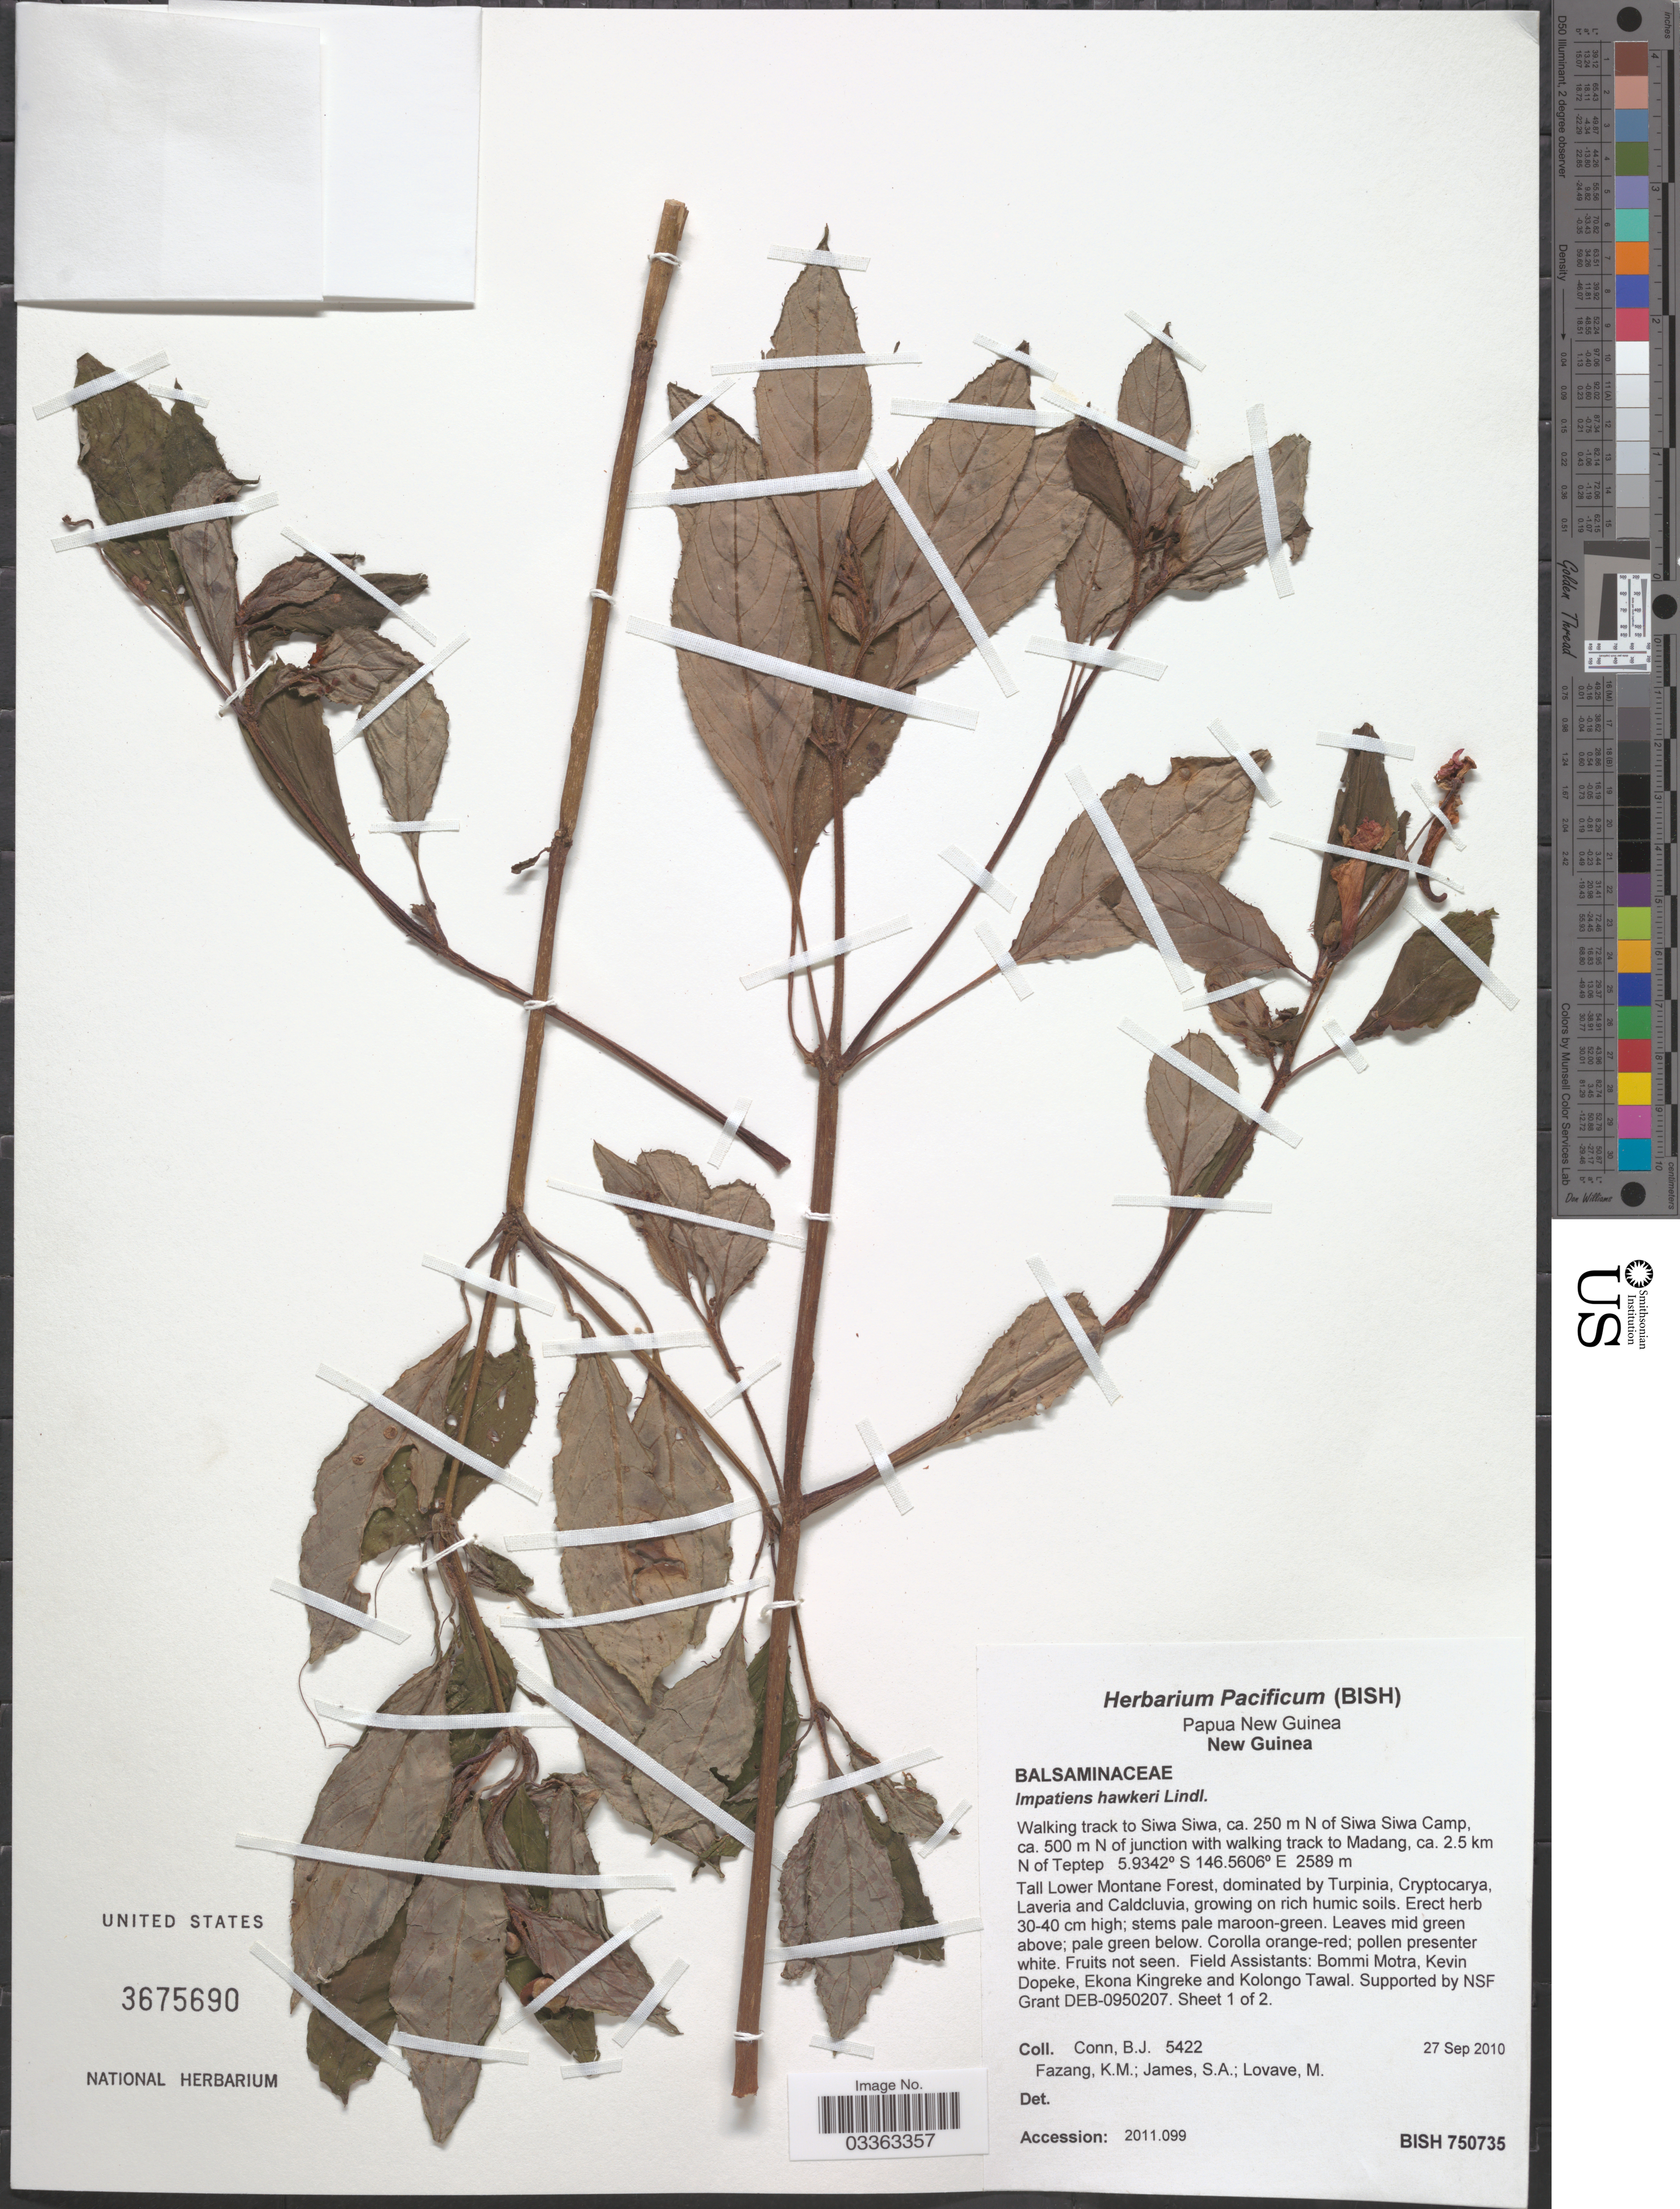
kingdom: Plantae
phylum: Tracheophyta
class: Magnoliopsida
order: Ericales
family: Balsaminaceae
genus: Impatiens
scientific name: Impatiens hawkeri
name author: W. Bull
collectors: B. Conn, K. Fazang, S. James & M. Lovave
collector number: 5422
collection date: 2010-09-27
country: Papua New Guinea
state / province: Madang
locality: New Guinea. Walking track to Siwa Siwa, ca. 250 m N of Siwa Siwa Camp, ca. 500 m N of junction with walking track to Madang, ca. 2.5 km N of Teptep.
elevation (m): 2589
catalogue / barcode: US 3675690